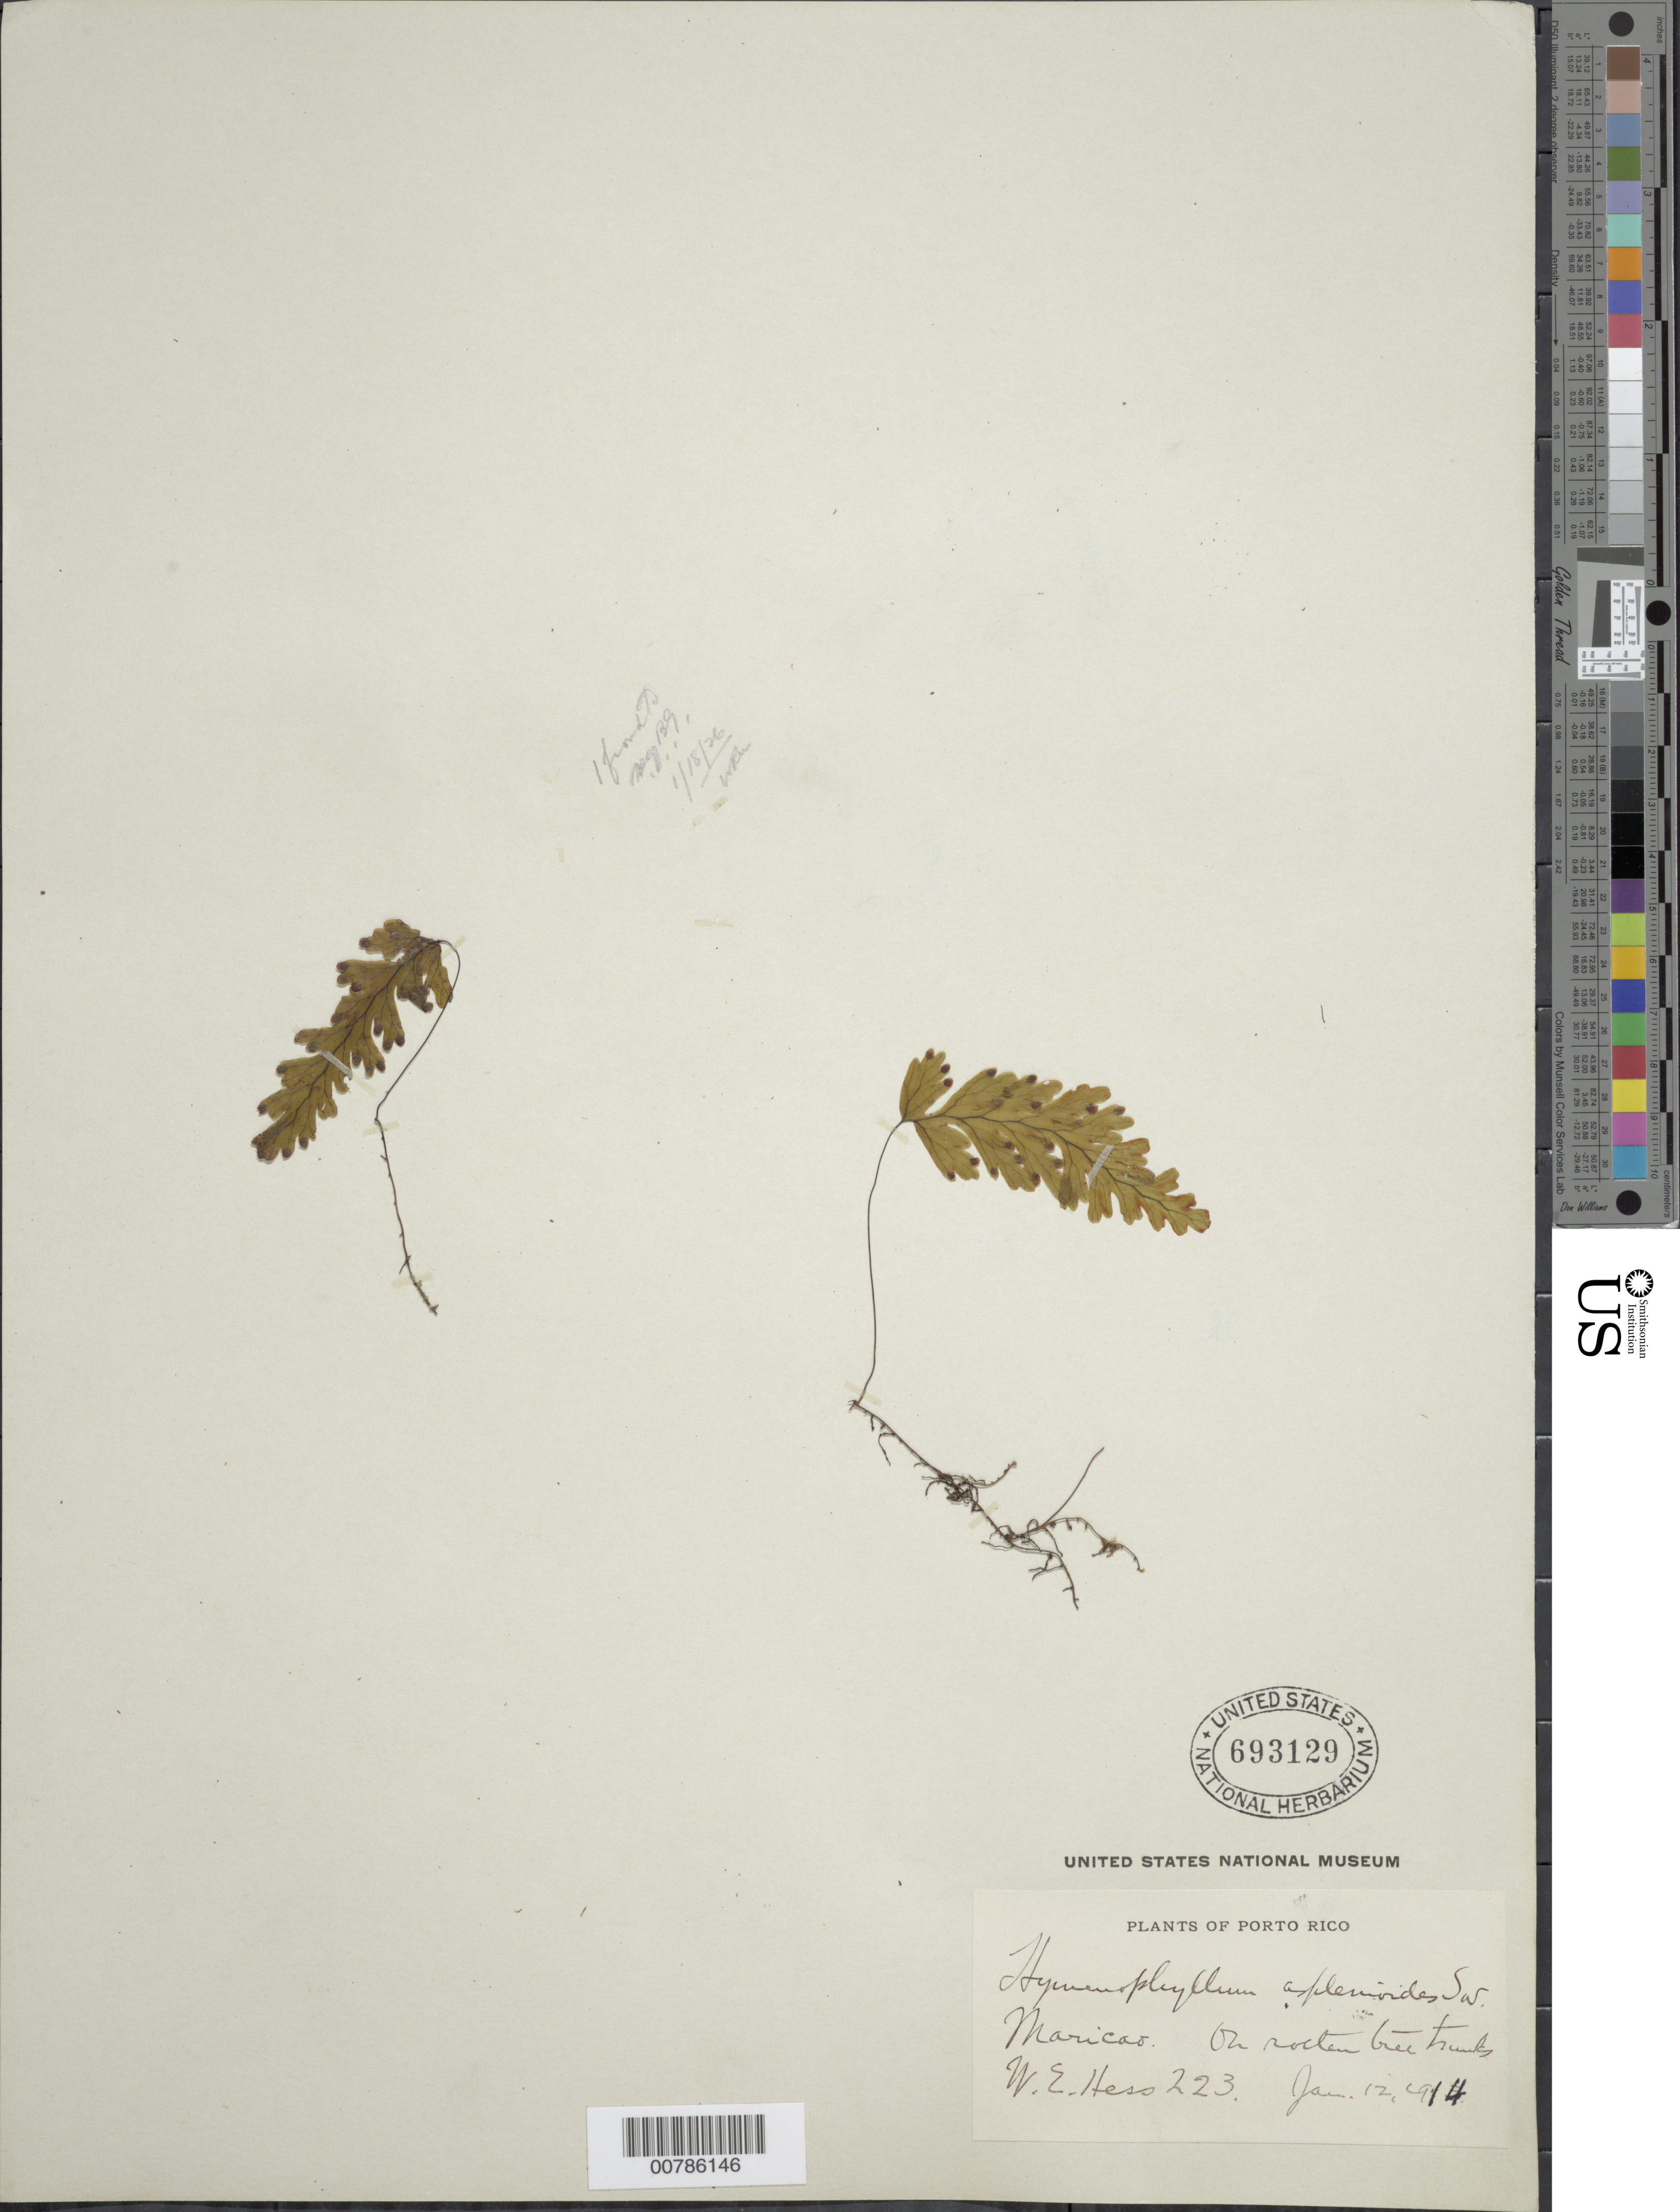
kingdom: Plantae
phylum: Tracheophyta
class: Polypodiopsida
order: Hymenophyllales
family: Hymenophyllaceae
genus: Hymenophyllum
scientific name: Hymenophyllum asplenioides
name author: (Sw.) Sw.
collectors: W. Hess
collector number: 223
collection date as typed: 12 Jan 1914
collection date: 1914-01-12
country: Puerto Rico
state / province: Maricao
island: Puerto Rico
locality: Maricao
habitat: On rotten tree trunk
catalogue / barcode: US 693129